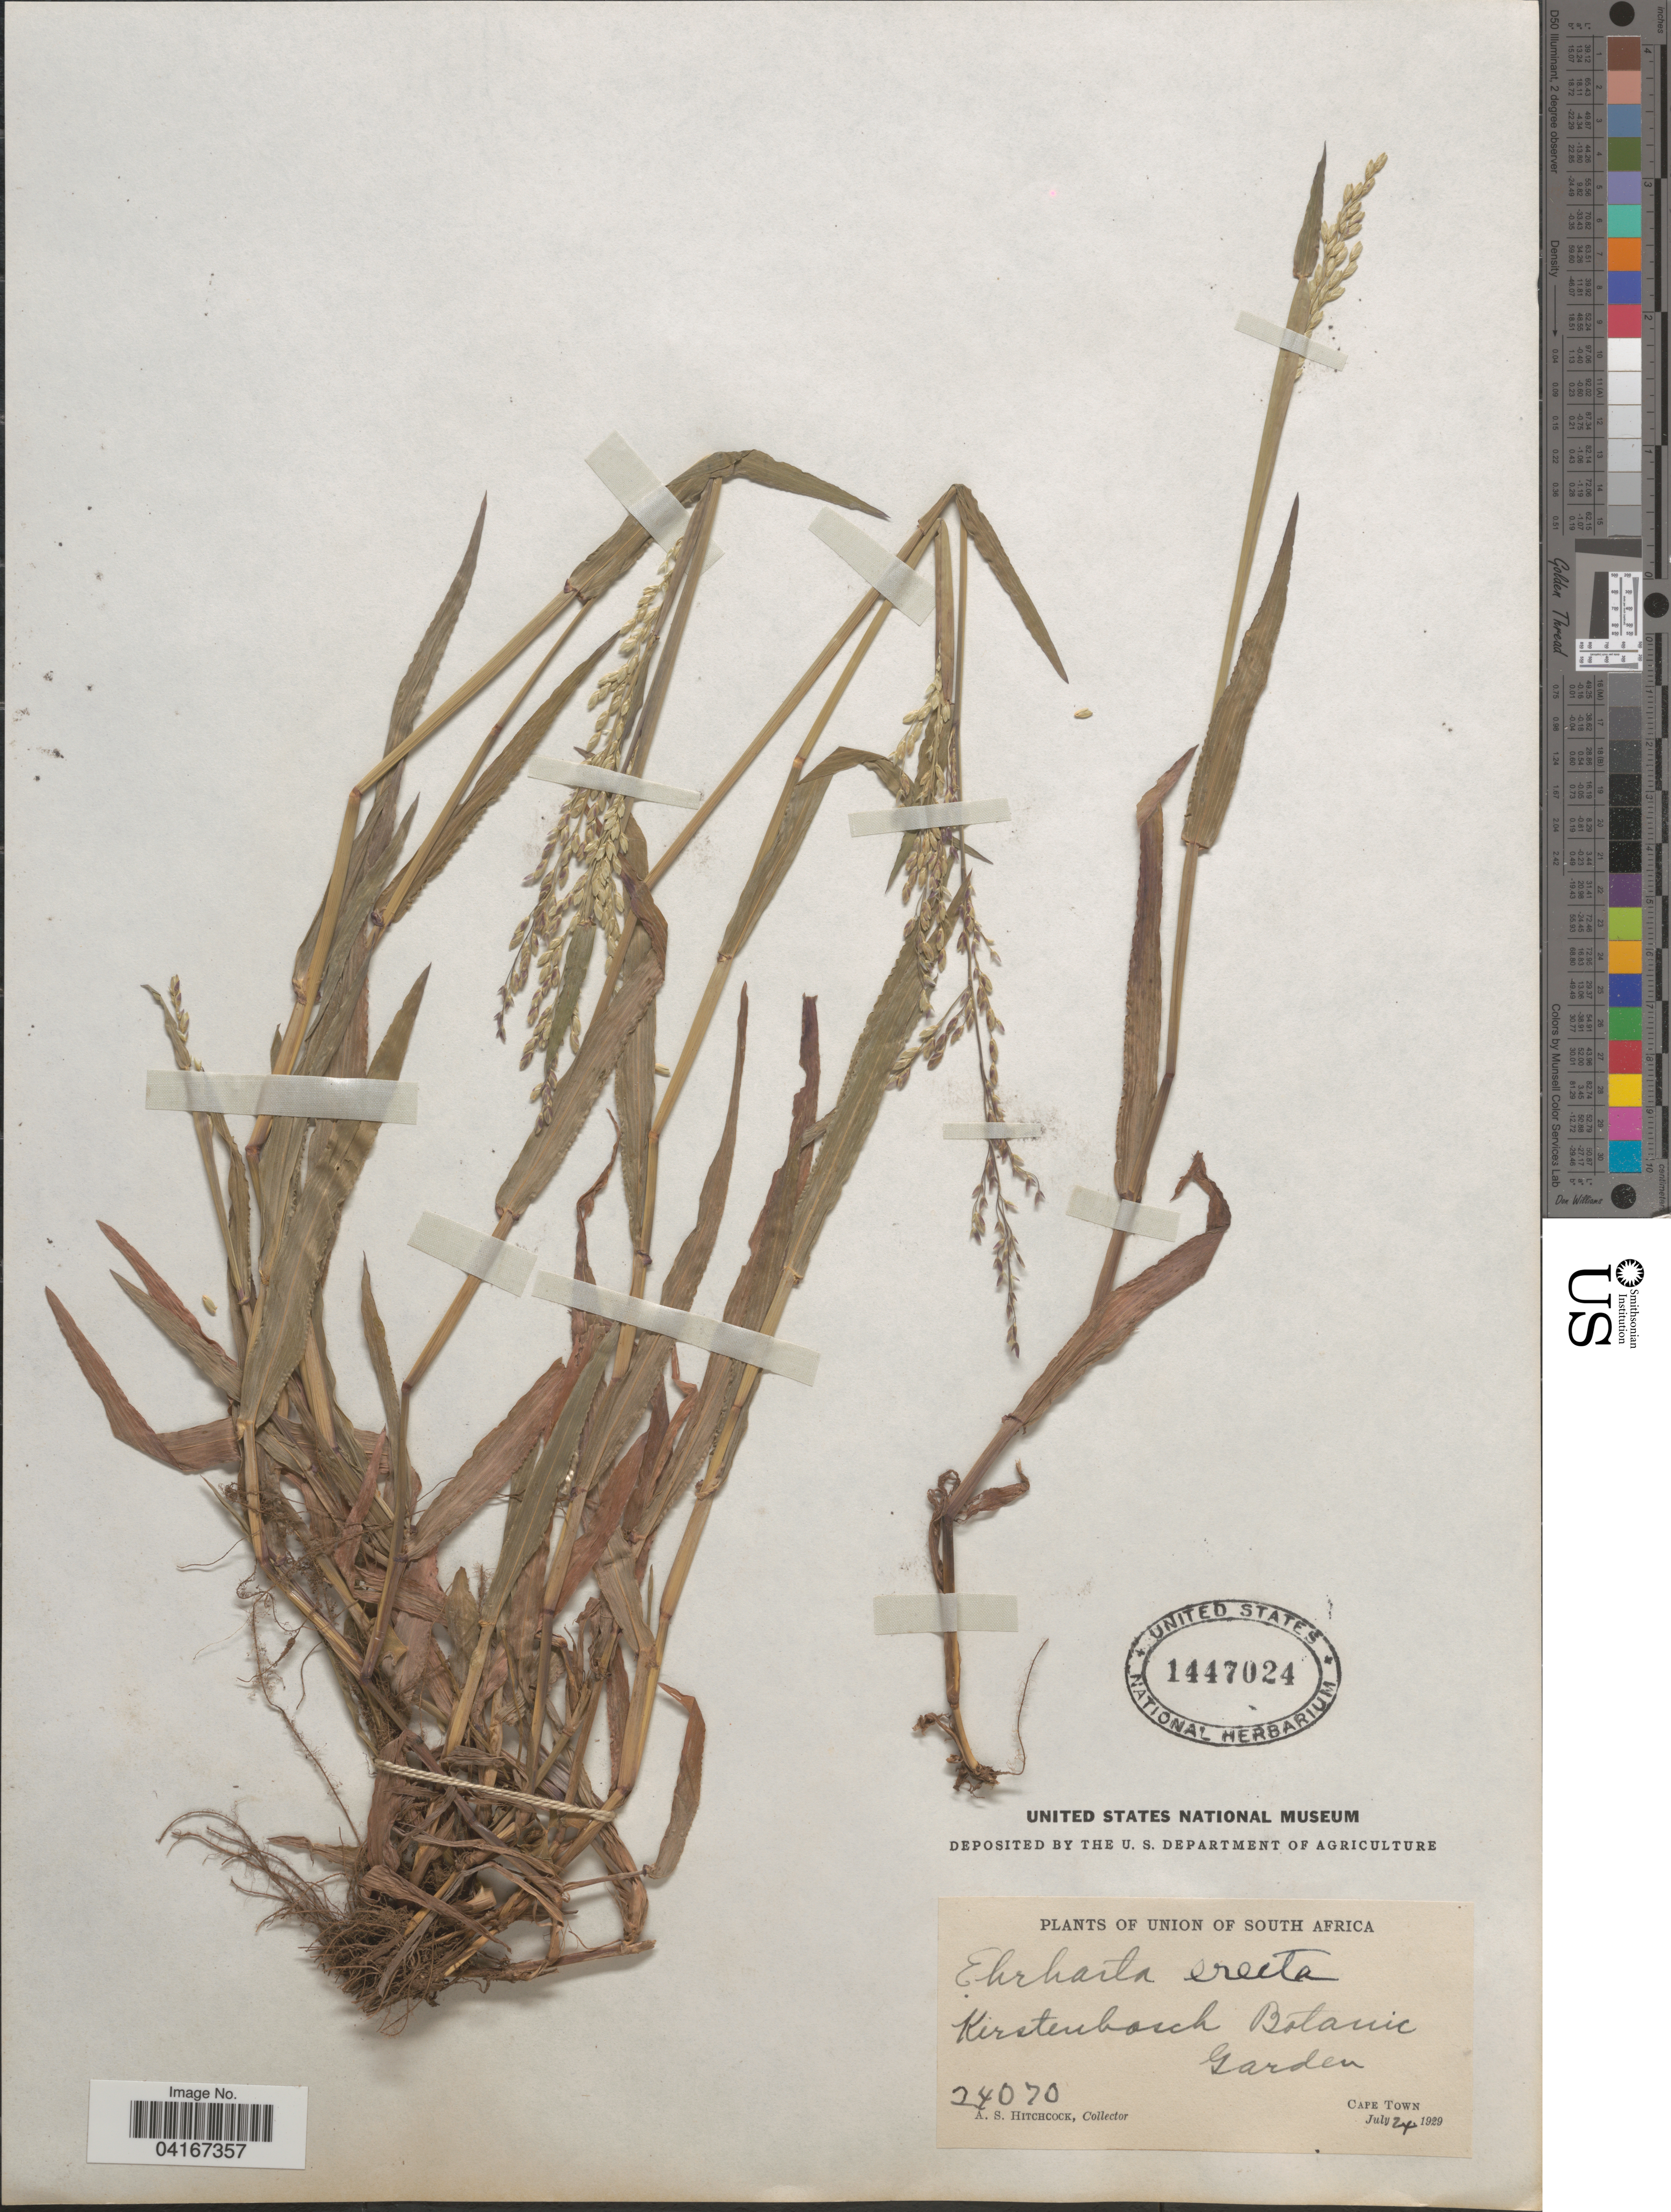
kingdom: Plantae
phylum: Tracheophyta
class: Liliopsida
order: Poales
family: Poaceae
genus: Ehrharta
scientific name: Ehrharta erecta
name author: Lam.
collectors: A. S. Hitchcock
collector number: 24070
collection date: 1929-07-24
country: South Africa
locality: Kirstenbasch Botanic Garden. Cape Town.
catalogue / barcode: US 1447024